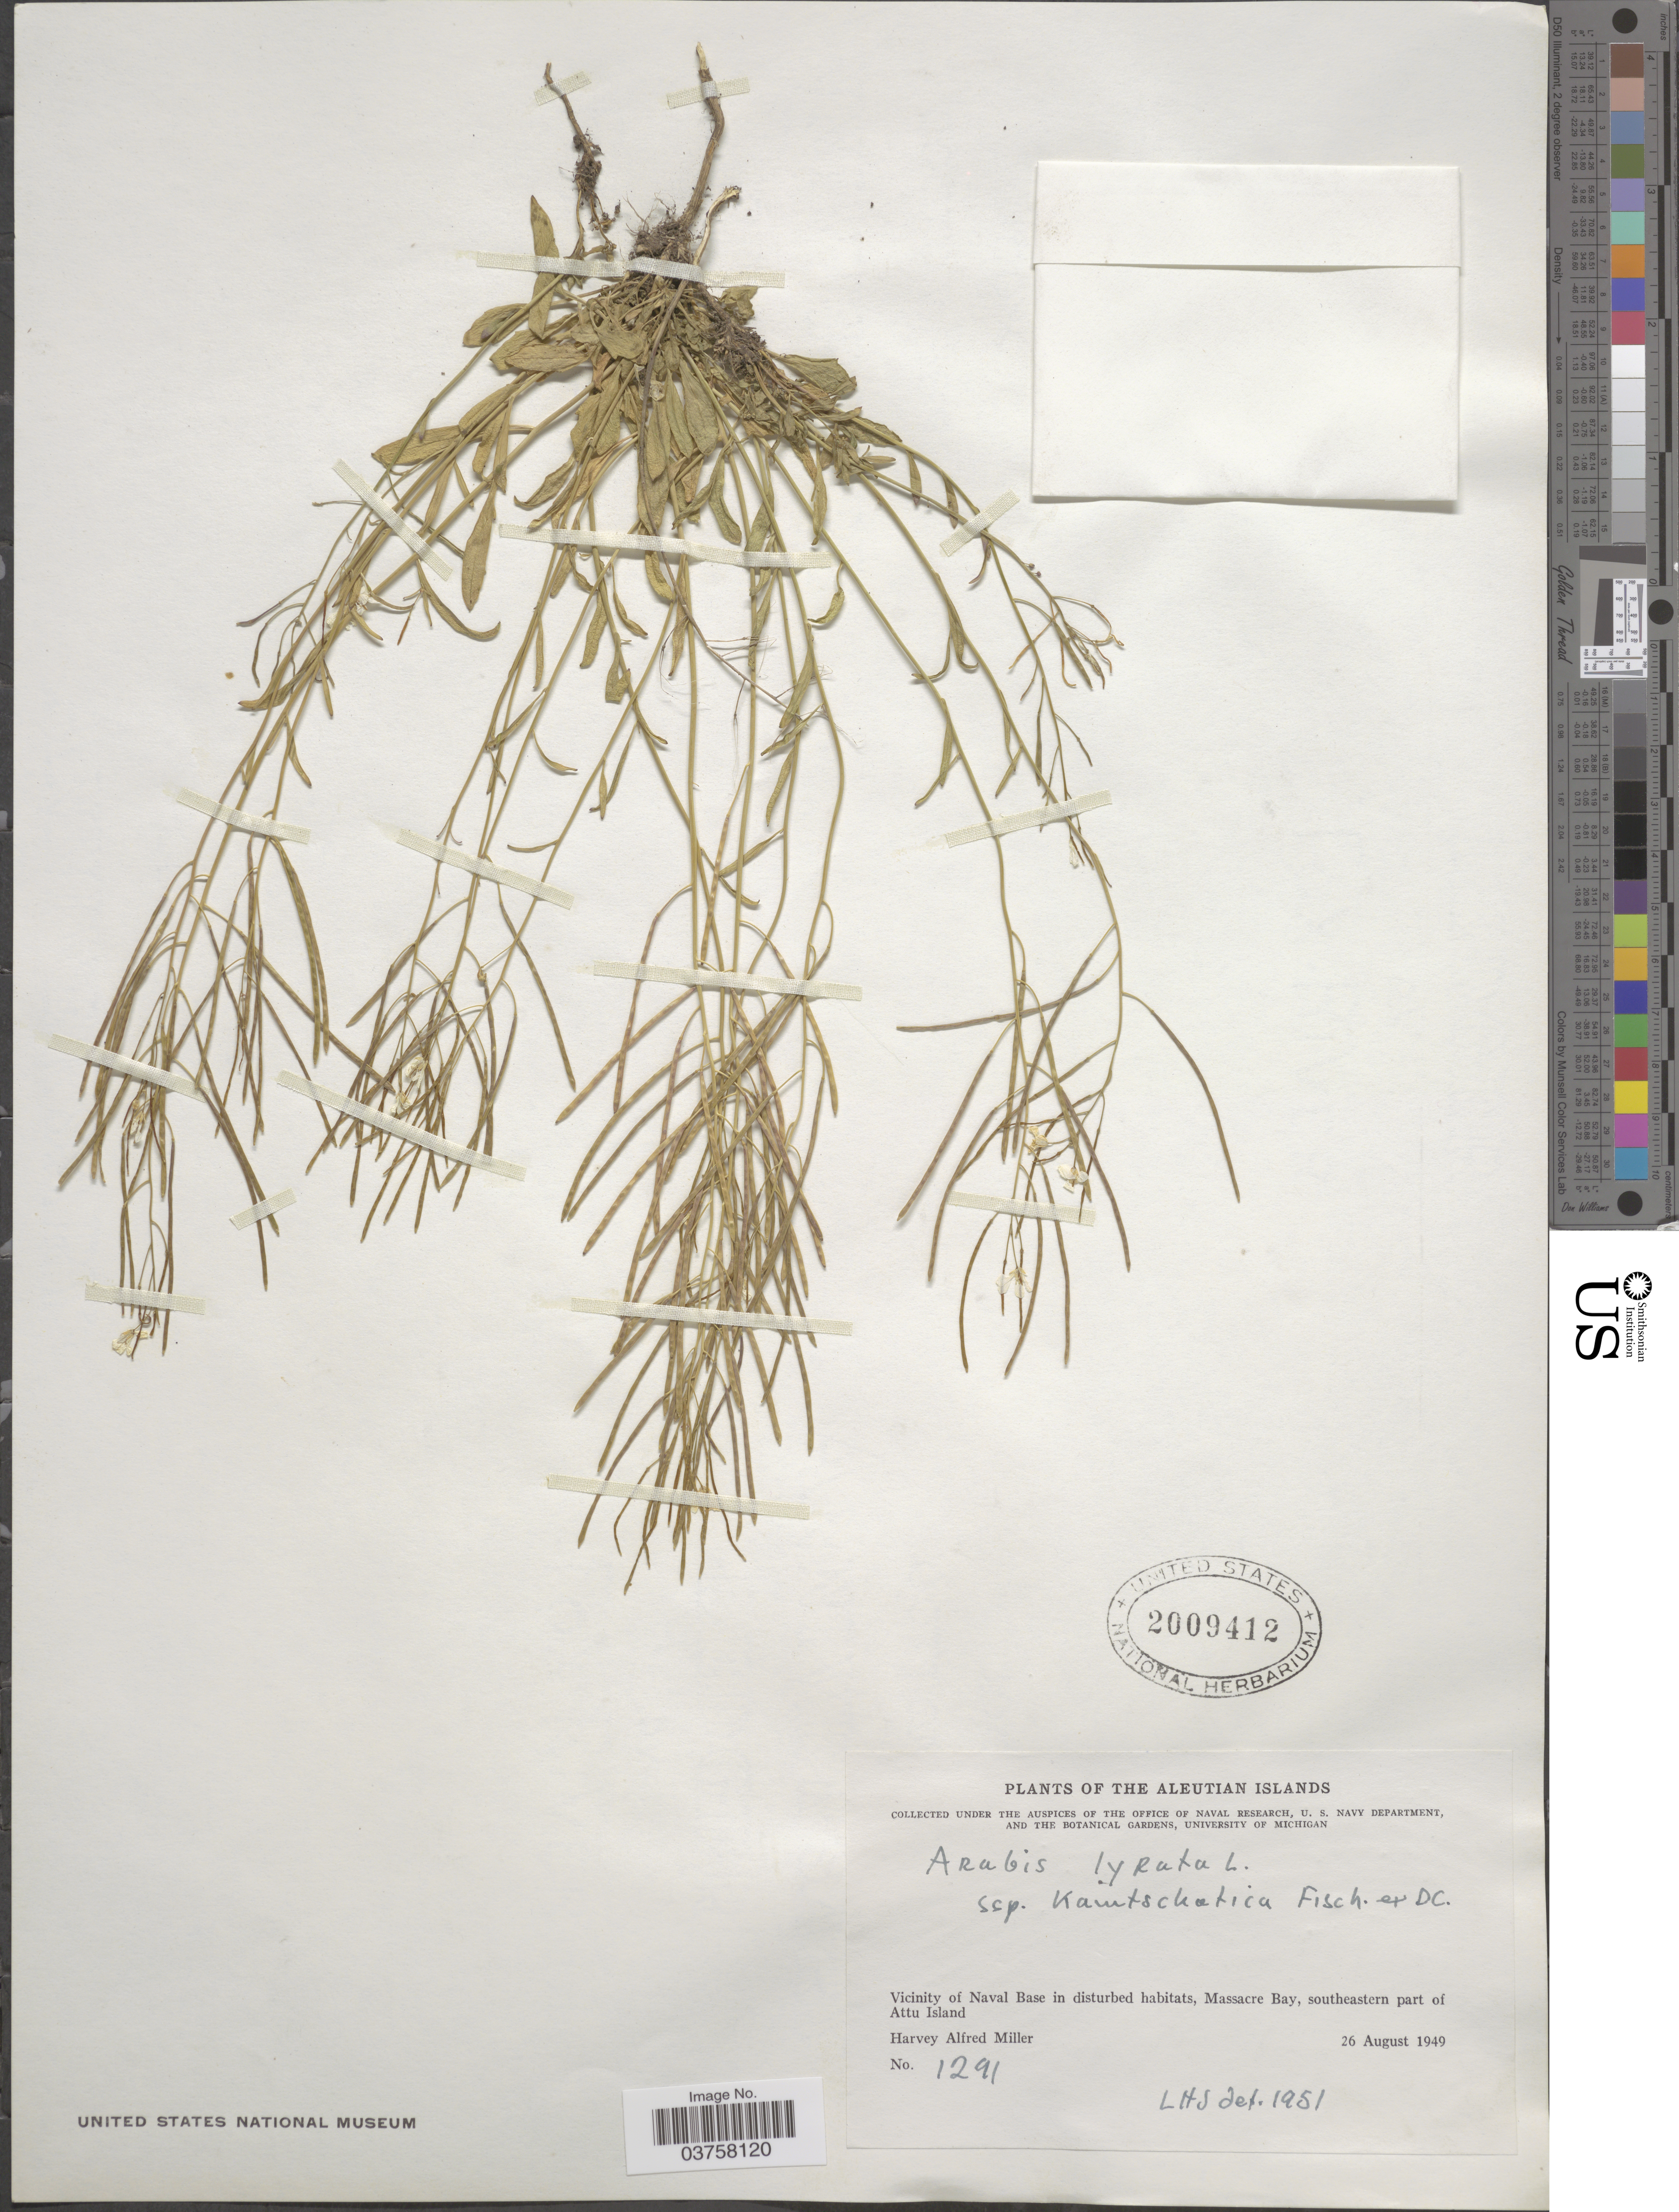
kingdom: Plantae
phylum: Tracheophyta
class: Magnoliopsida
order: Brassicales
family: Brassicaceae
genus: Arabis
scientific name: Arabis lyrata var. kamchatica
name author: Fisch. ex DC.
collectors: H. A. Miller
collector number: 1291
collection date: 1949-08-26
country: United States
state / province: Alaska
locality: The Aleutian Islands. Vicinity of Naval Base in disturbed habitats, Massacre Bay, southeastern part of Attu Island.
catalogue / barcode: US 2009412